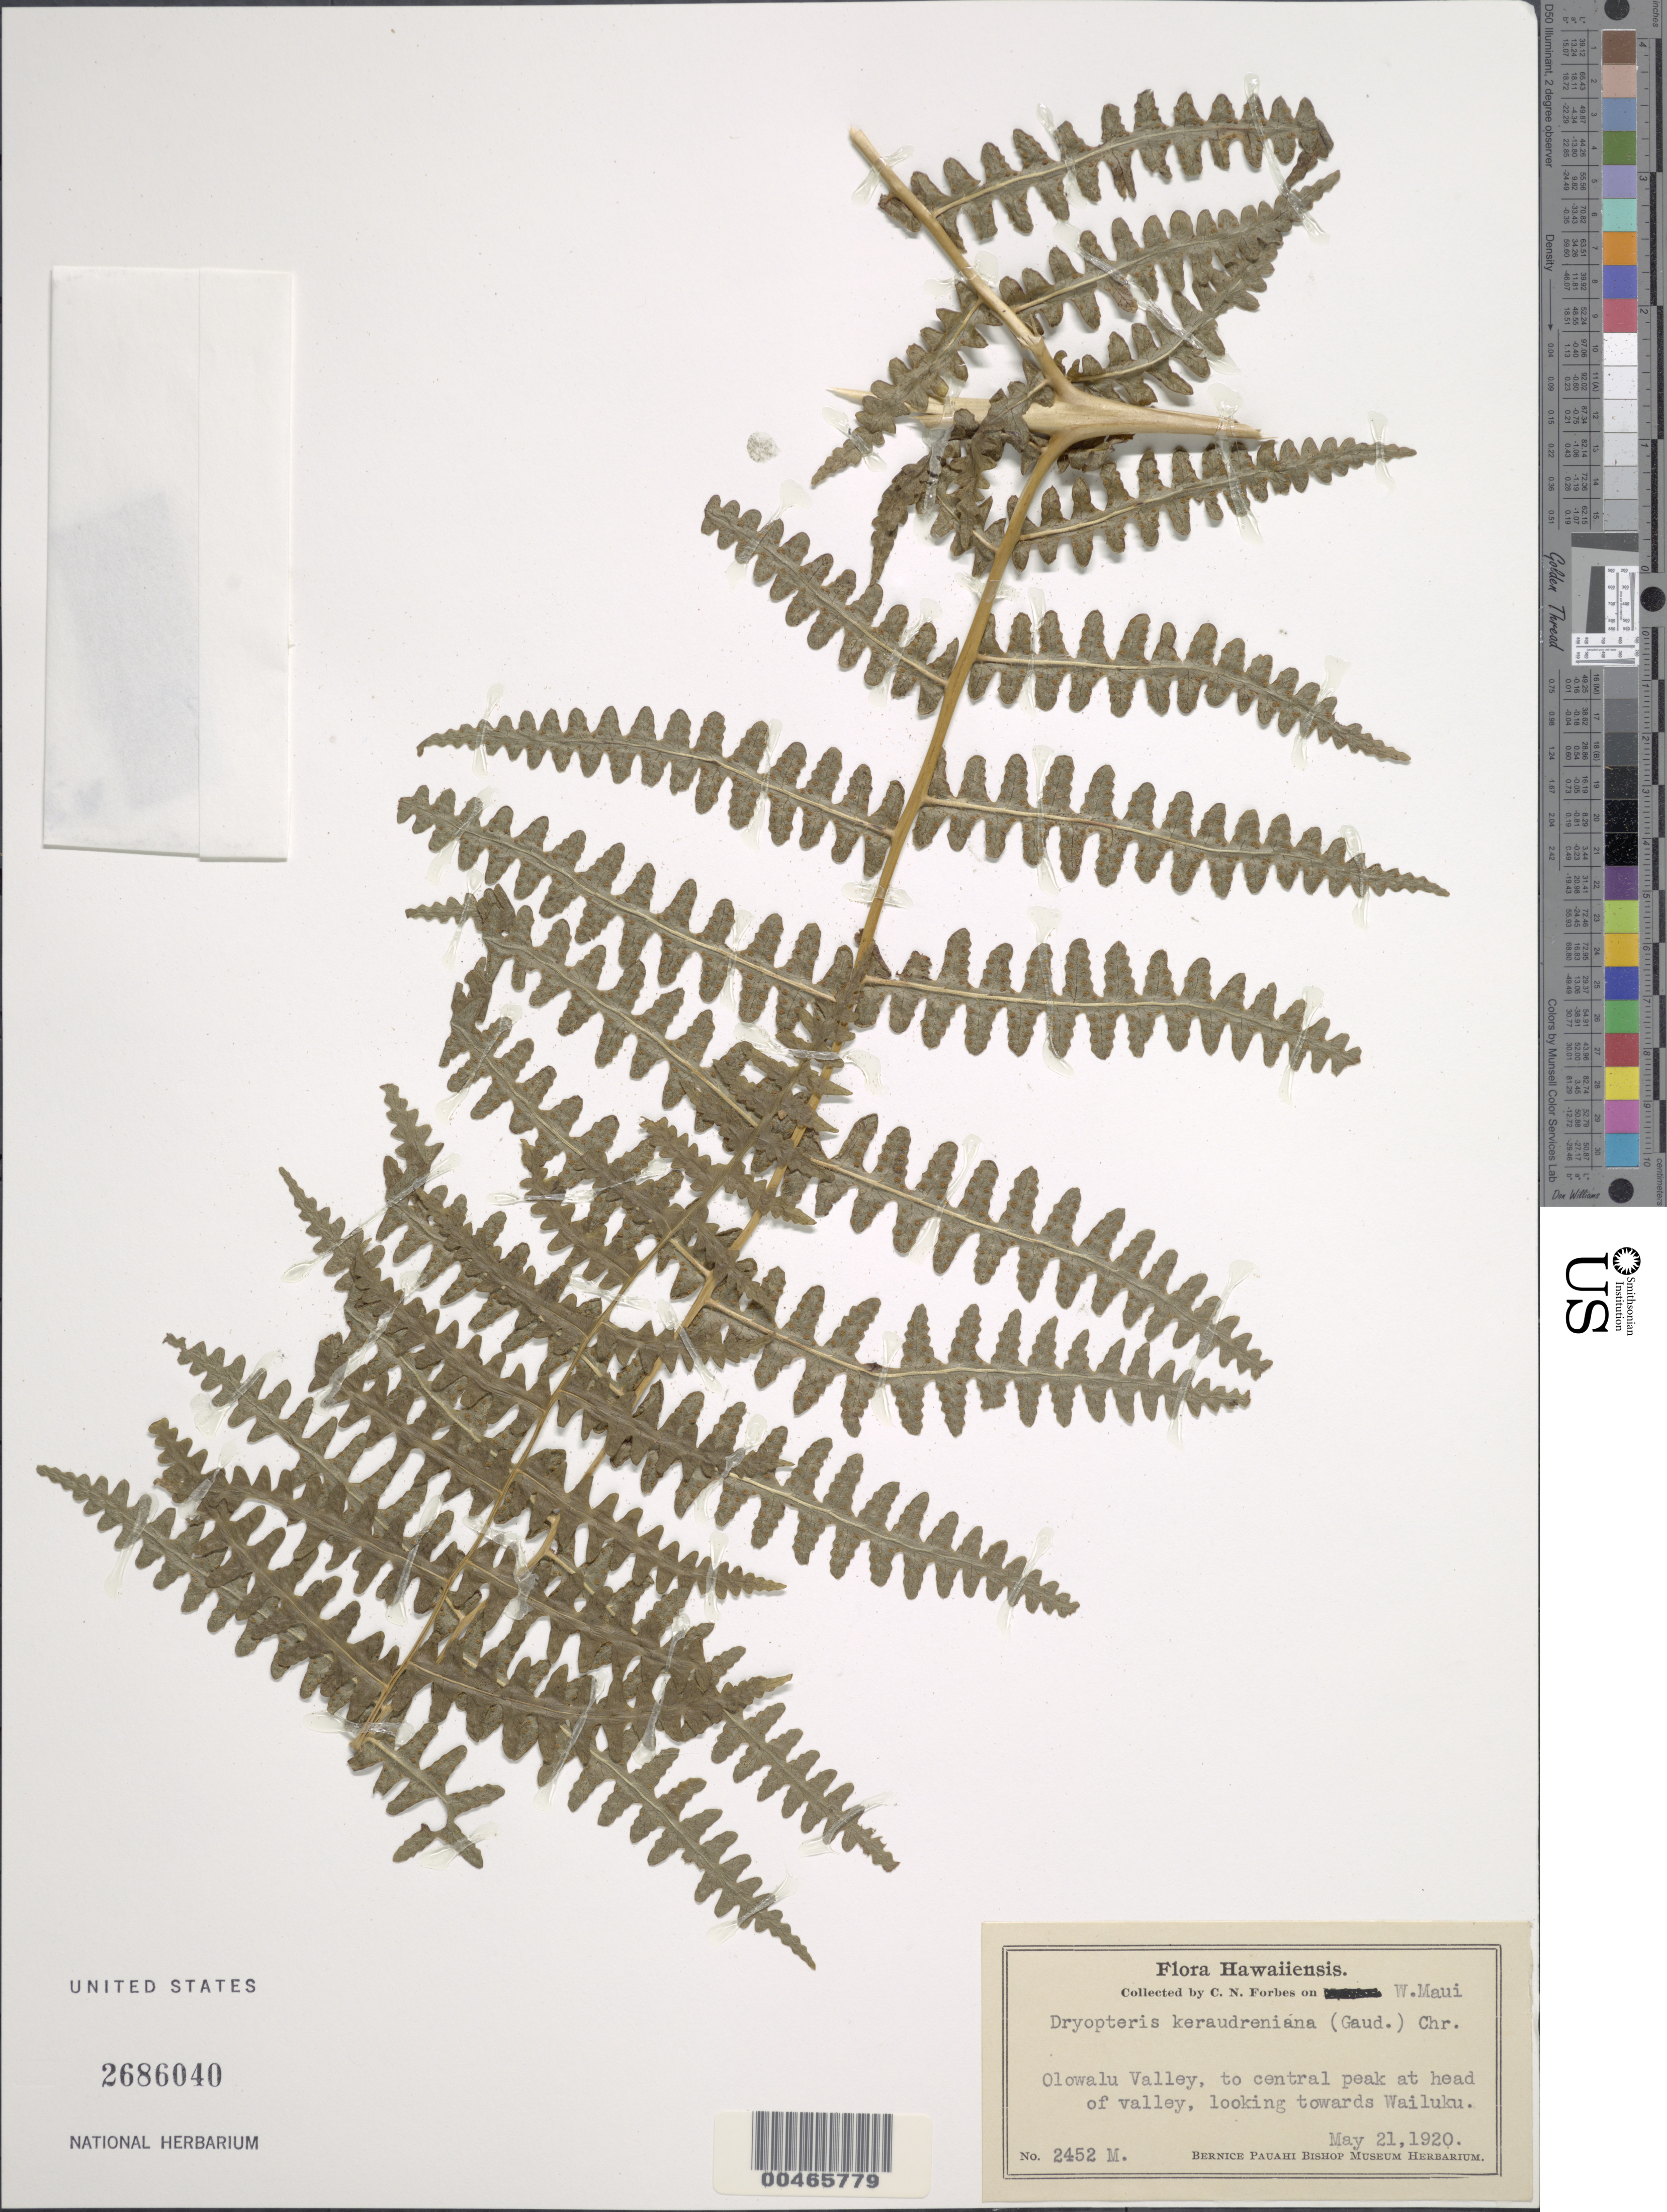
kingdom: Plantae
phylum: Tracheophyta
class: Polypodiopsida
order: Polypodiales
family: Thelypteridaceae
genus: Pseudophegopteris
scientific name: Pseudophegopteris keraudreniana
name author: (Gaudich.) Holttum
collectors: C. N. Forbes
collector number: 2452 M.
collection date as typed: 21 May 1920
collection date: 1920-05-21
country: United States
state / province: Hawaii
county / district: Maui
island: Maui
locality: Olowalu Valley, to central peak at head of valley, looking towards Wailuku, W Maui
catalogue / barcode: US 2686040